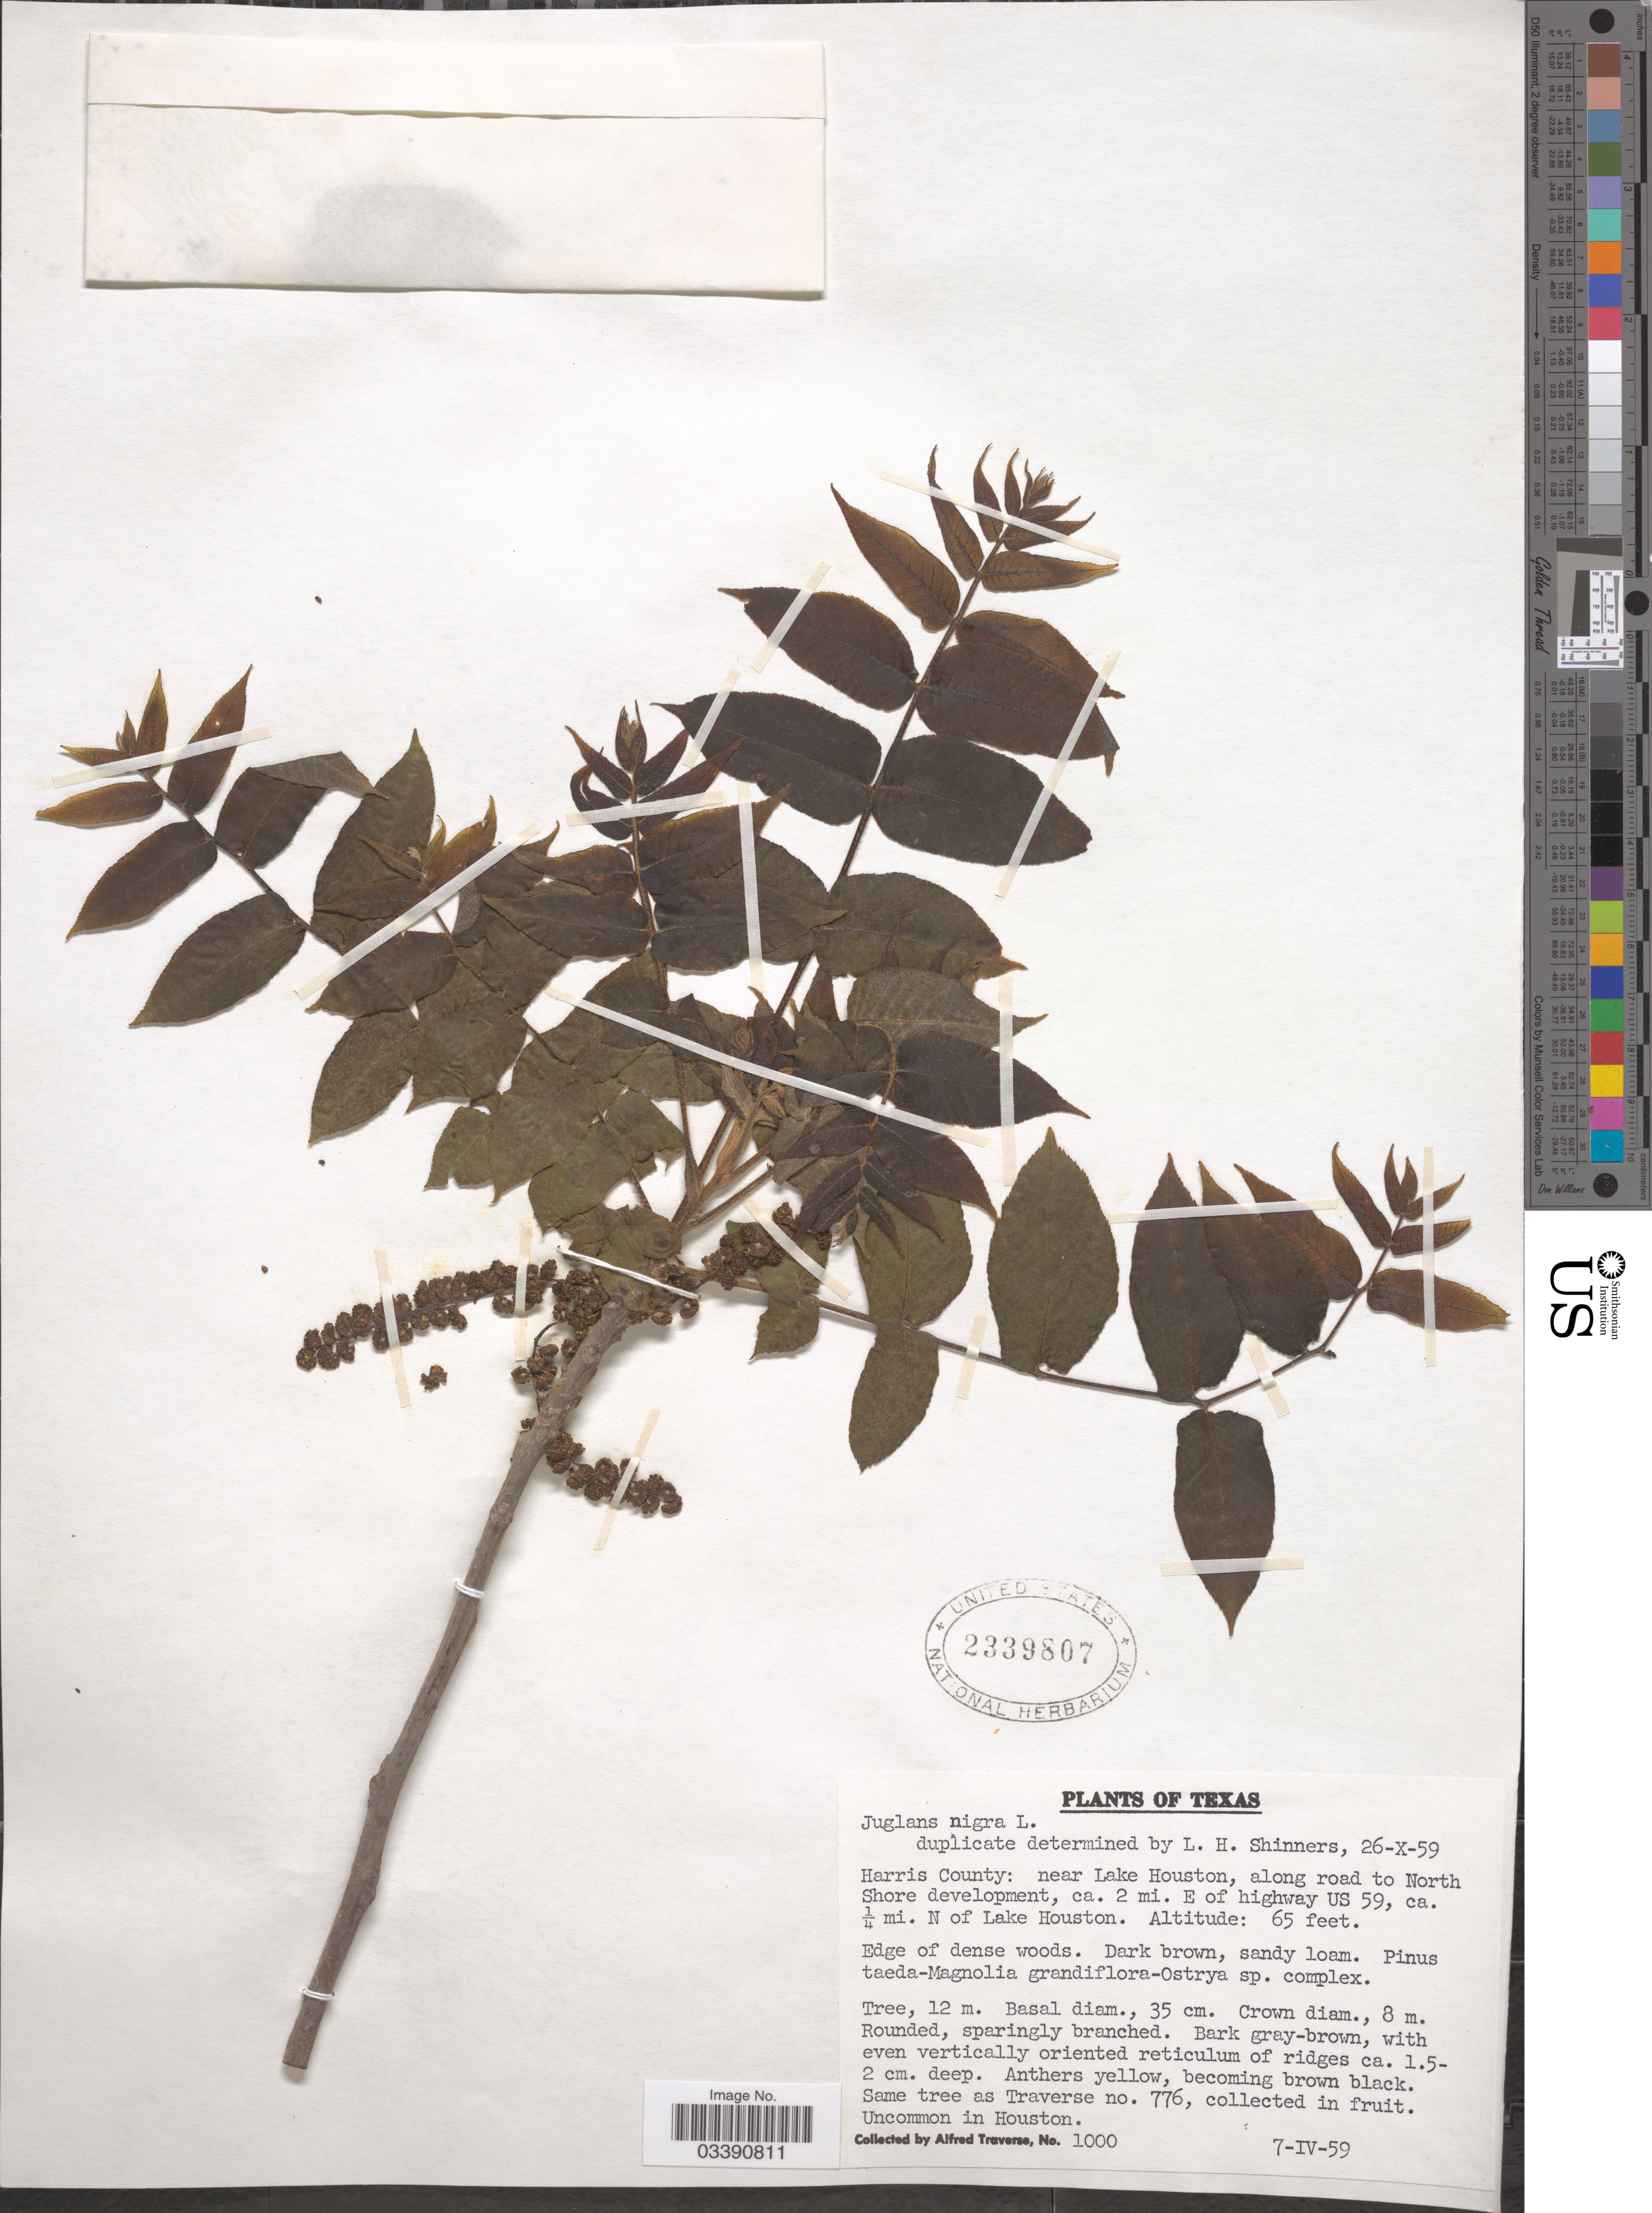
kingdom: Plantae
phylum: Tracheophyta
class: Magnoliopsida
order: Fagales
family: Juglandaceae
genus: Juglans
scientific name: Juglans nigra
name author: L.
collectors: A. Traverse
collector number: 1000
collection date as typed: Transcribed d/m/y: 7/4/59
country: United States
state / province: Texas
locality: Harris County: near Lake Houston, along road to North Shore development, ca. 2 mi. E of highway US 59, ca. ¼ mi. N of Lake Houston.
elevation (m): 20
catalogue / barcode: US 2339807